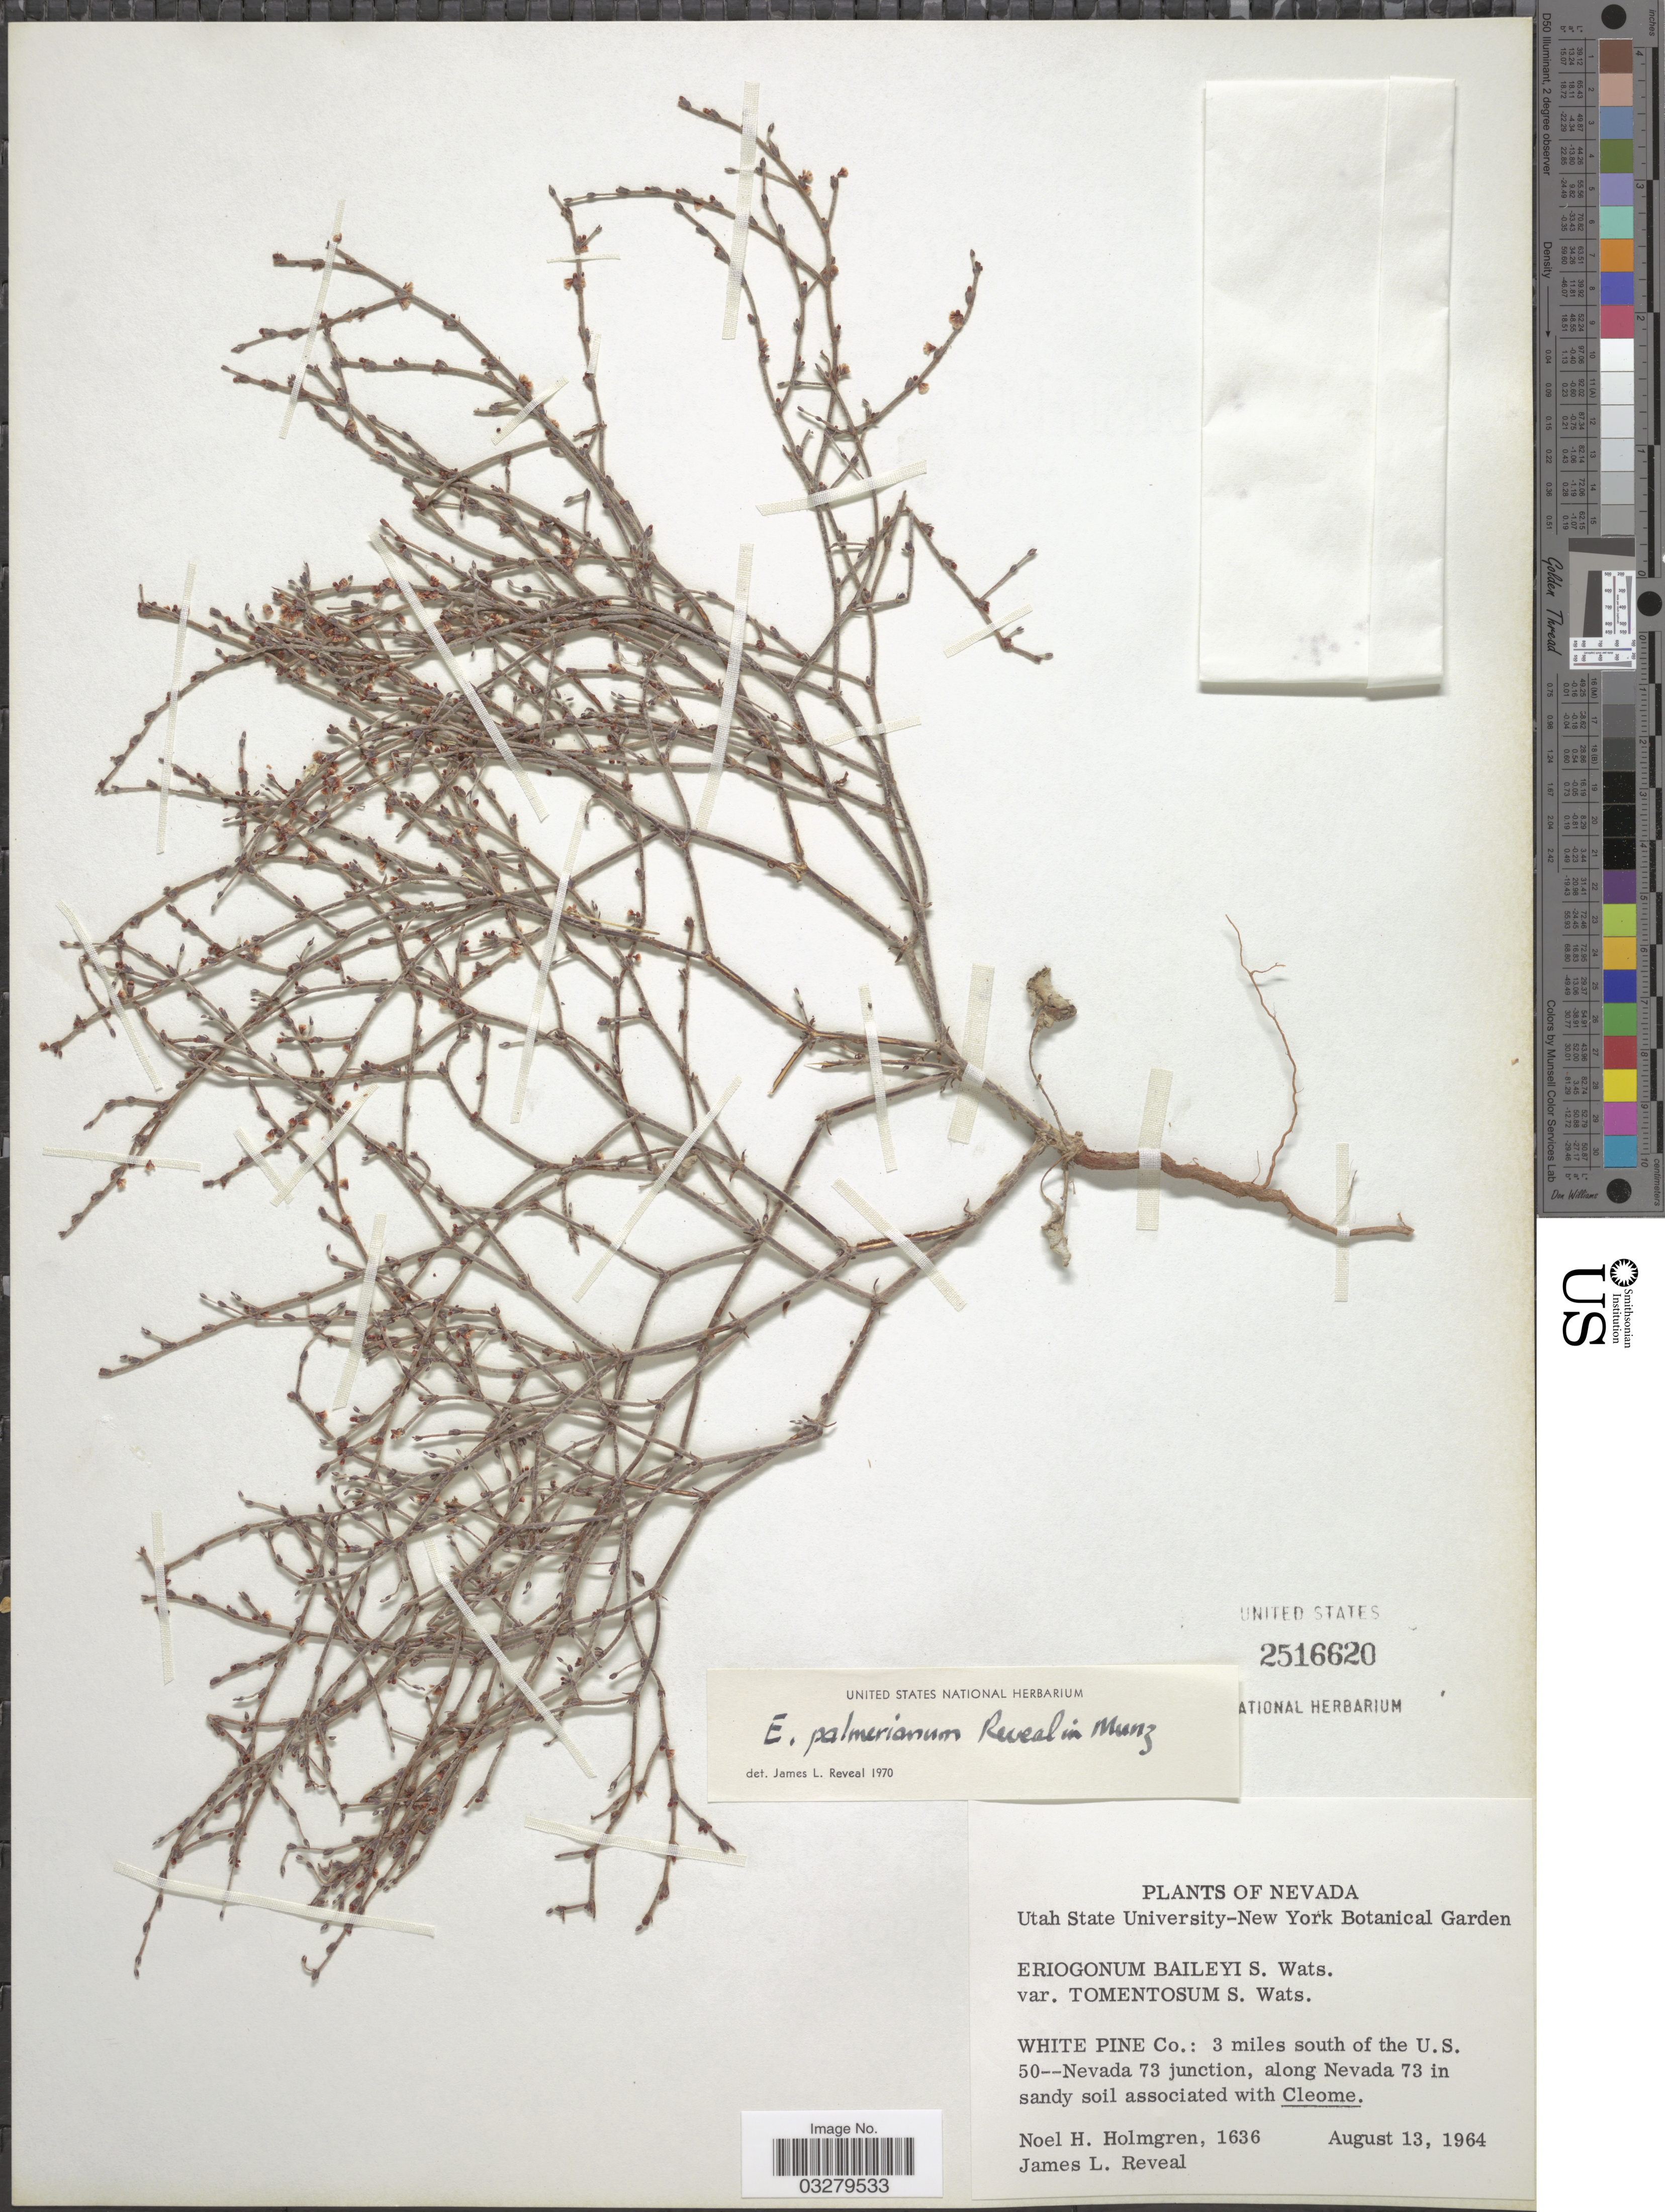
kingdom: Plantae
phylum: Tracheophyta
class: Magnoliopsida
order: Caryophyllales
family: Polygonaceae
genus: Eriogonum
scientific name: Eriogonum palmerianum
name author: Reveal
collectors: N. H. Holmgren & J. L. Reveal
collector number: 1636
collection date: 1964-08-13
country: United States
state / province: Nevada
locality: White Pine Co.: 3 miles south of the U.S. 50--Nevada 73 junction, along Nevada 73.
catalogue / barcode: US 2516620